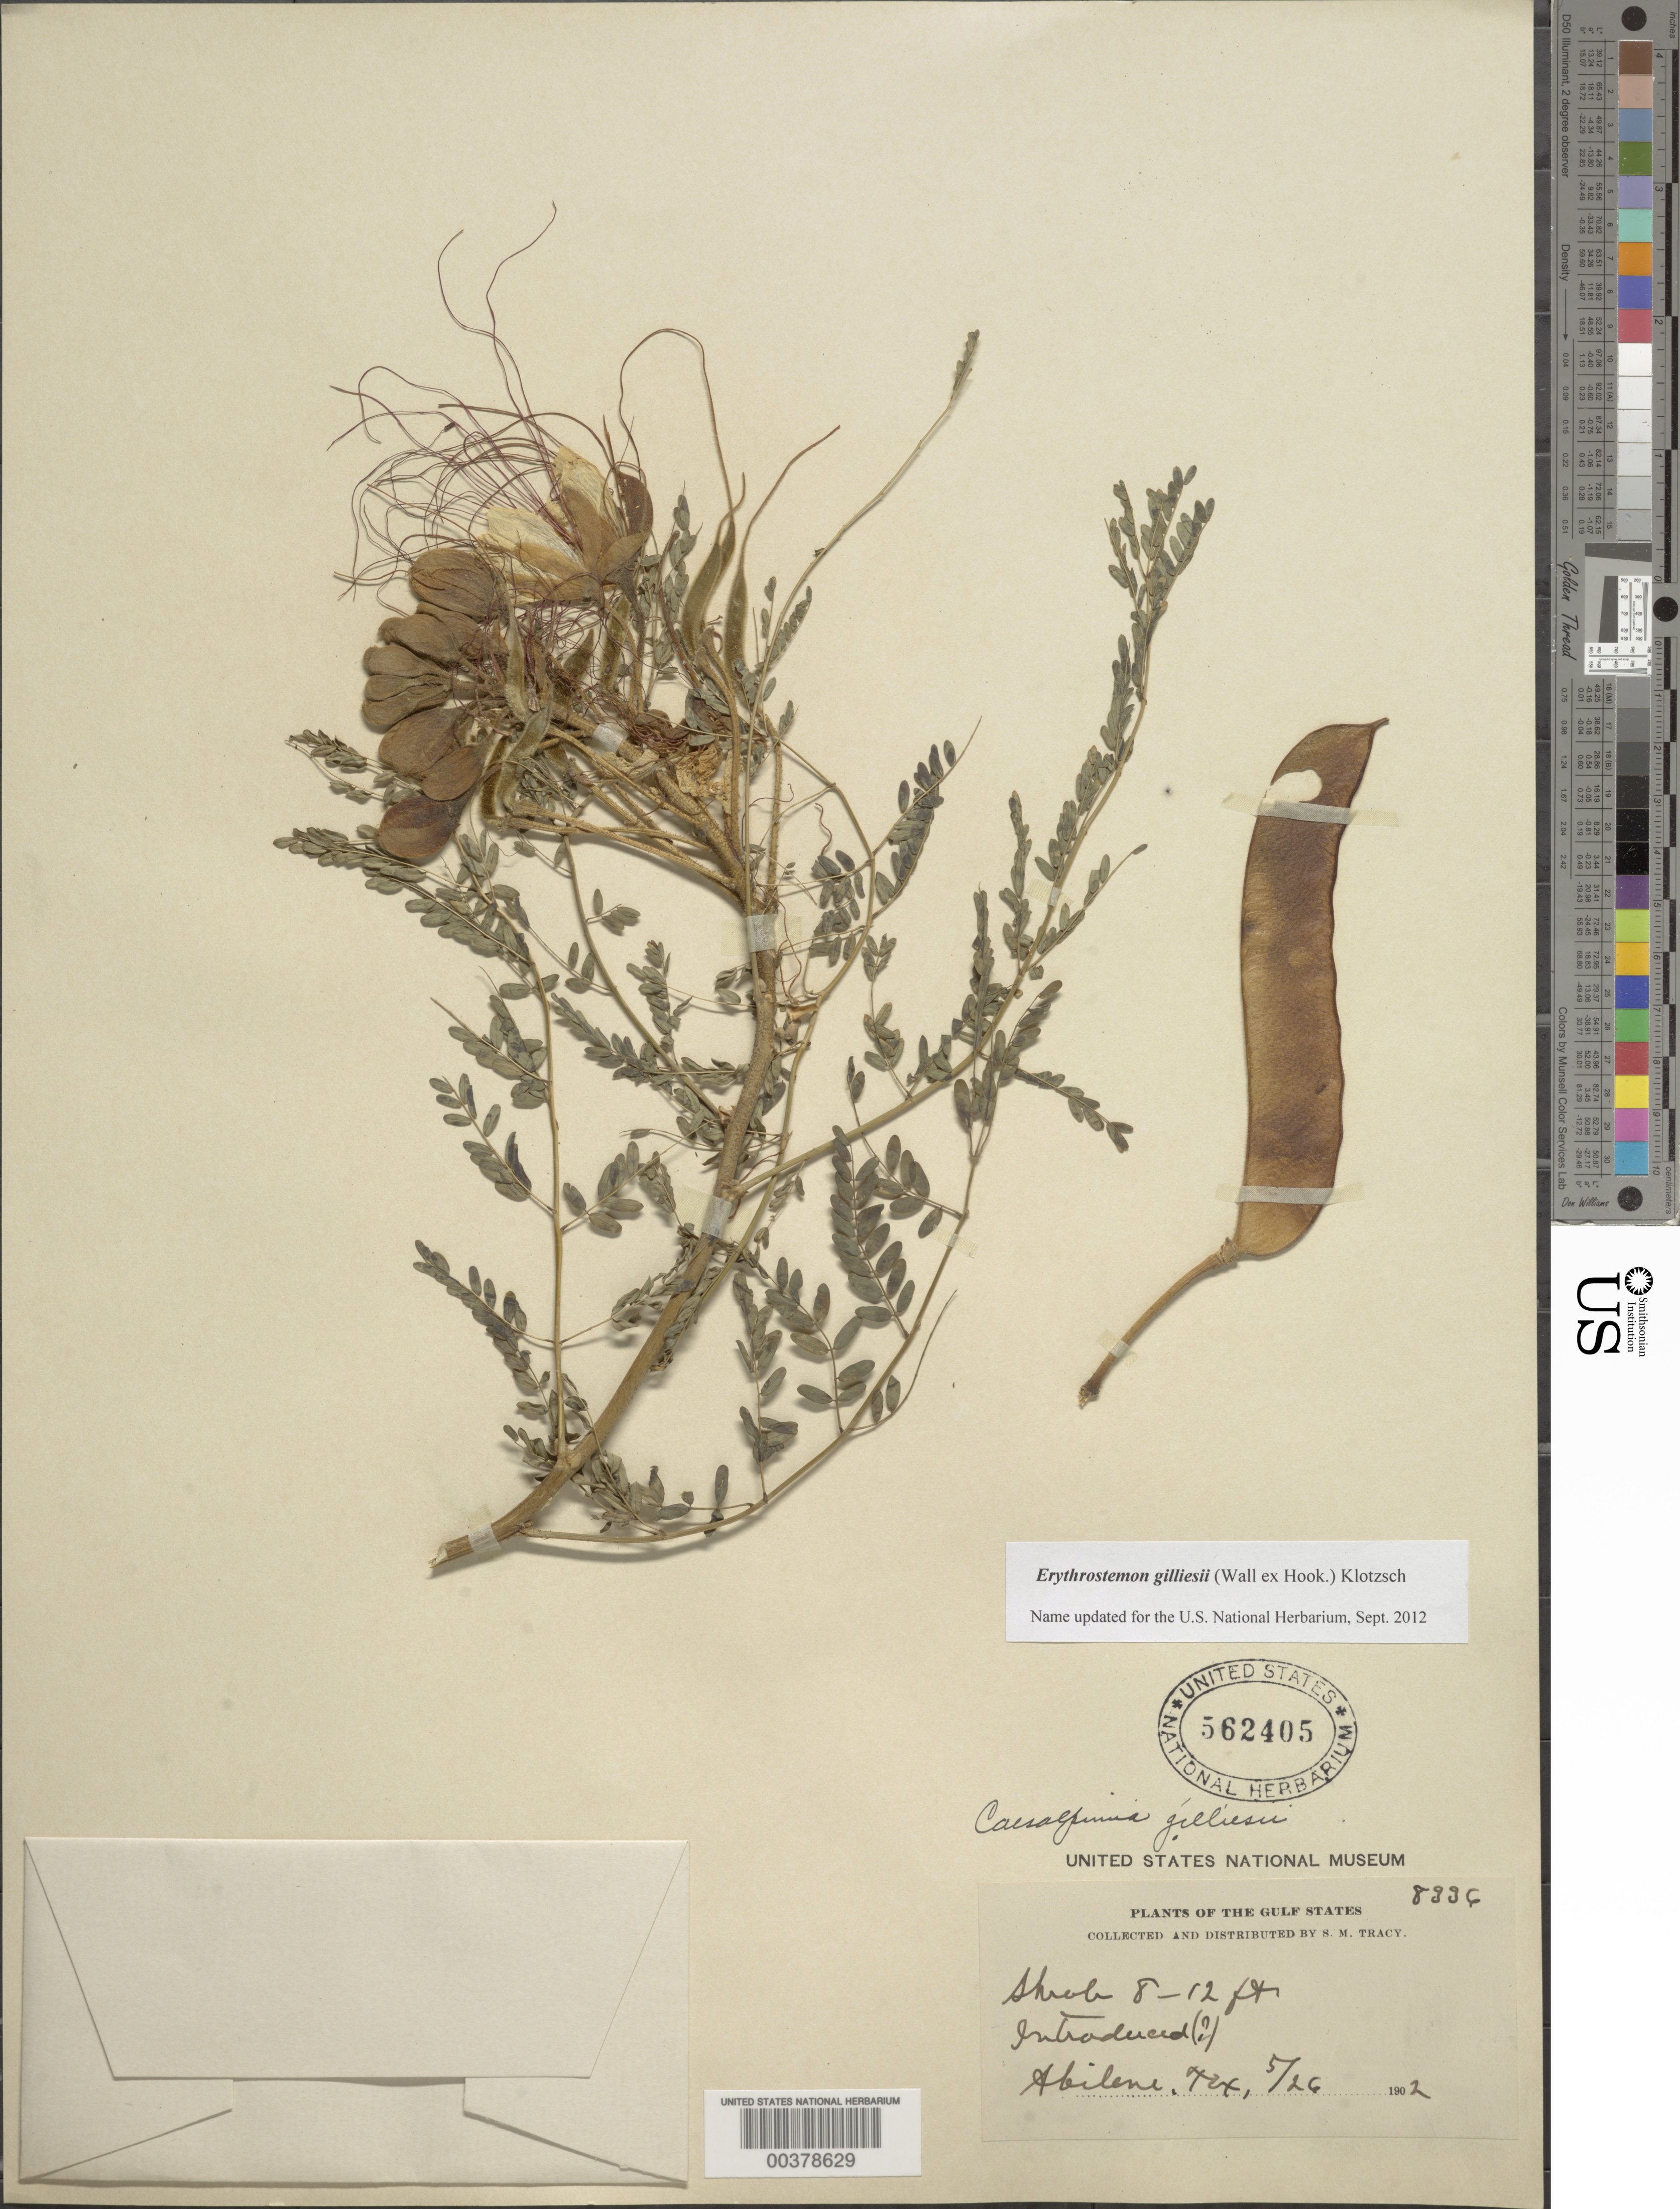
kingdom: Plantae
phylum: Tracheophyta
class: Magnoliopsida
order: Fabales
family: Fabaceae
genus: Erythrostemon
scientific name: Erythrostemon gilliesii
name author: (Hook.) Klotzsch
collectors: S. M. Tracy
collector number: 8336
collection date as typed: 26 May 1902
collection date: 1902-05-26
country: United States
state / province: Texas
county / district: Taylor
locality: Abilene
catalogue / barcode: US 562405